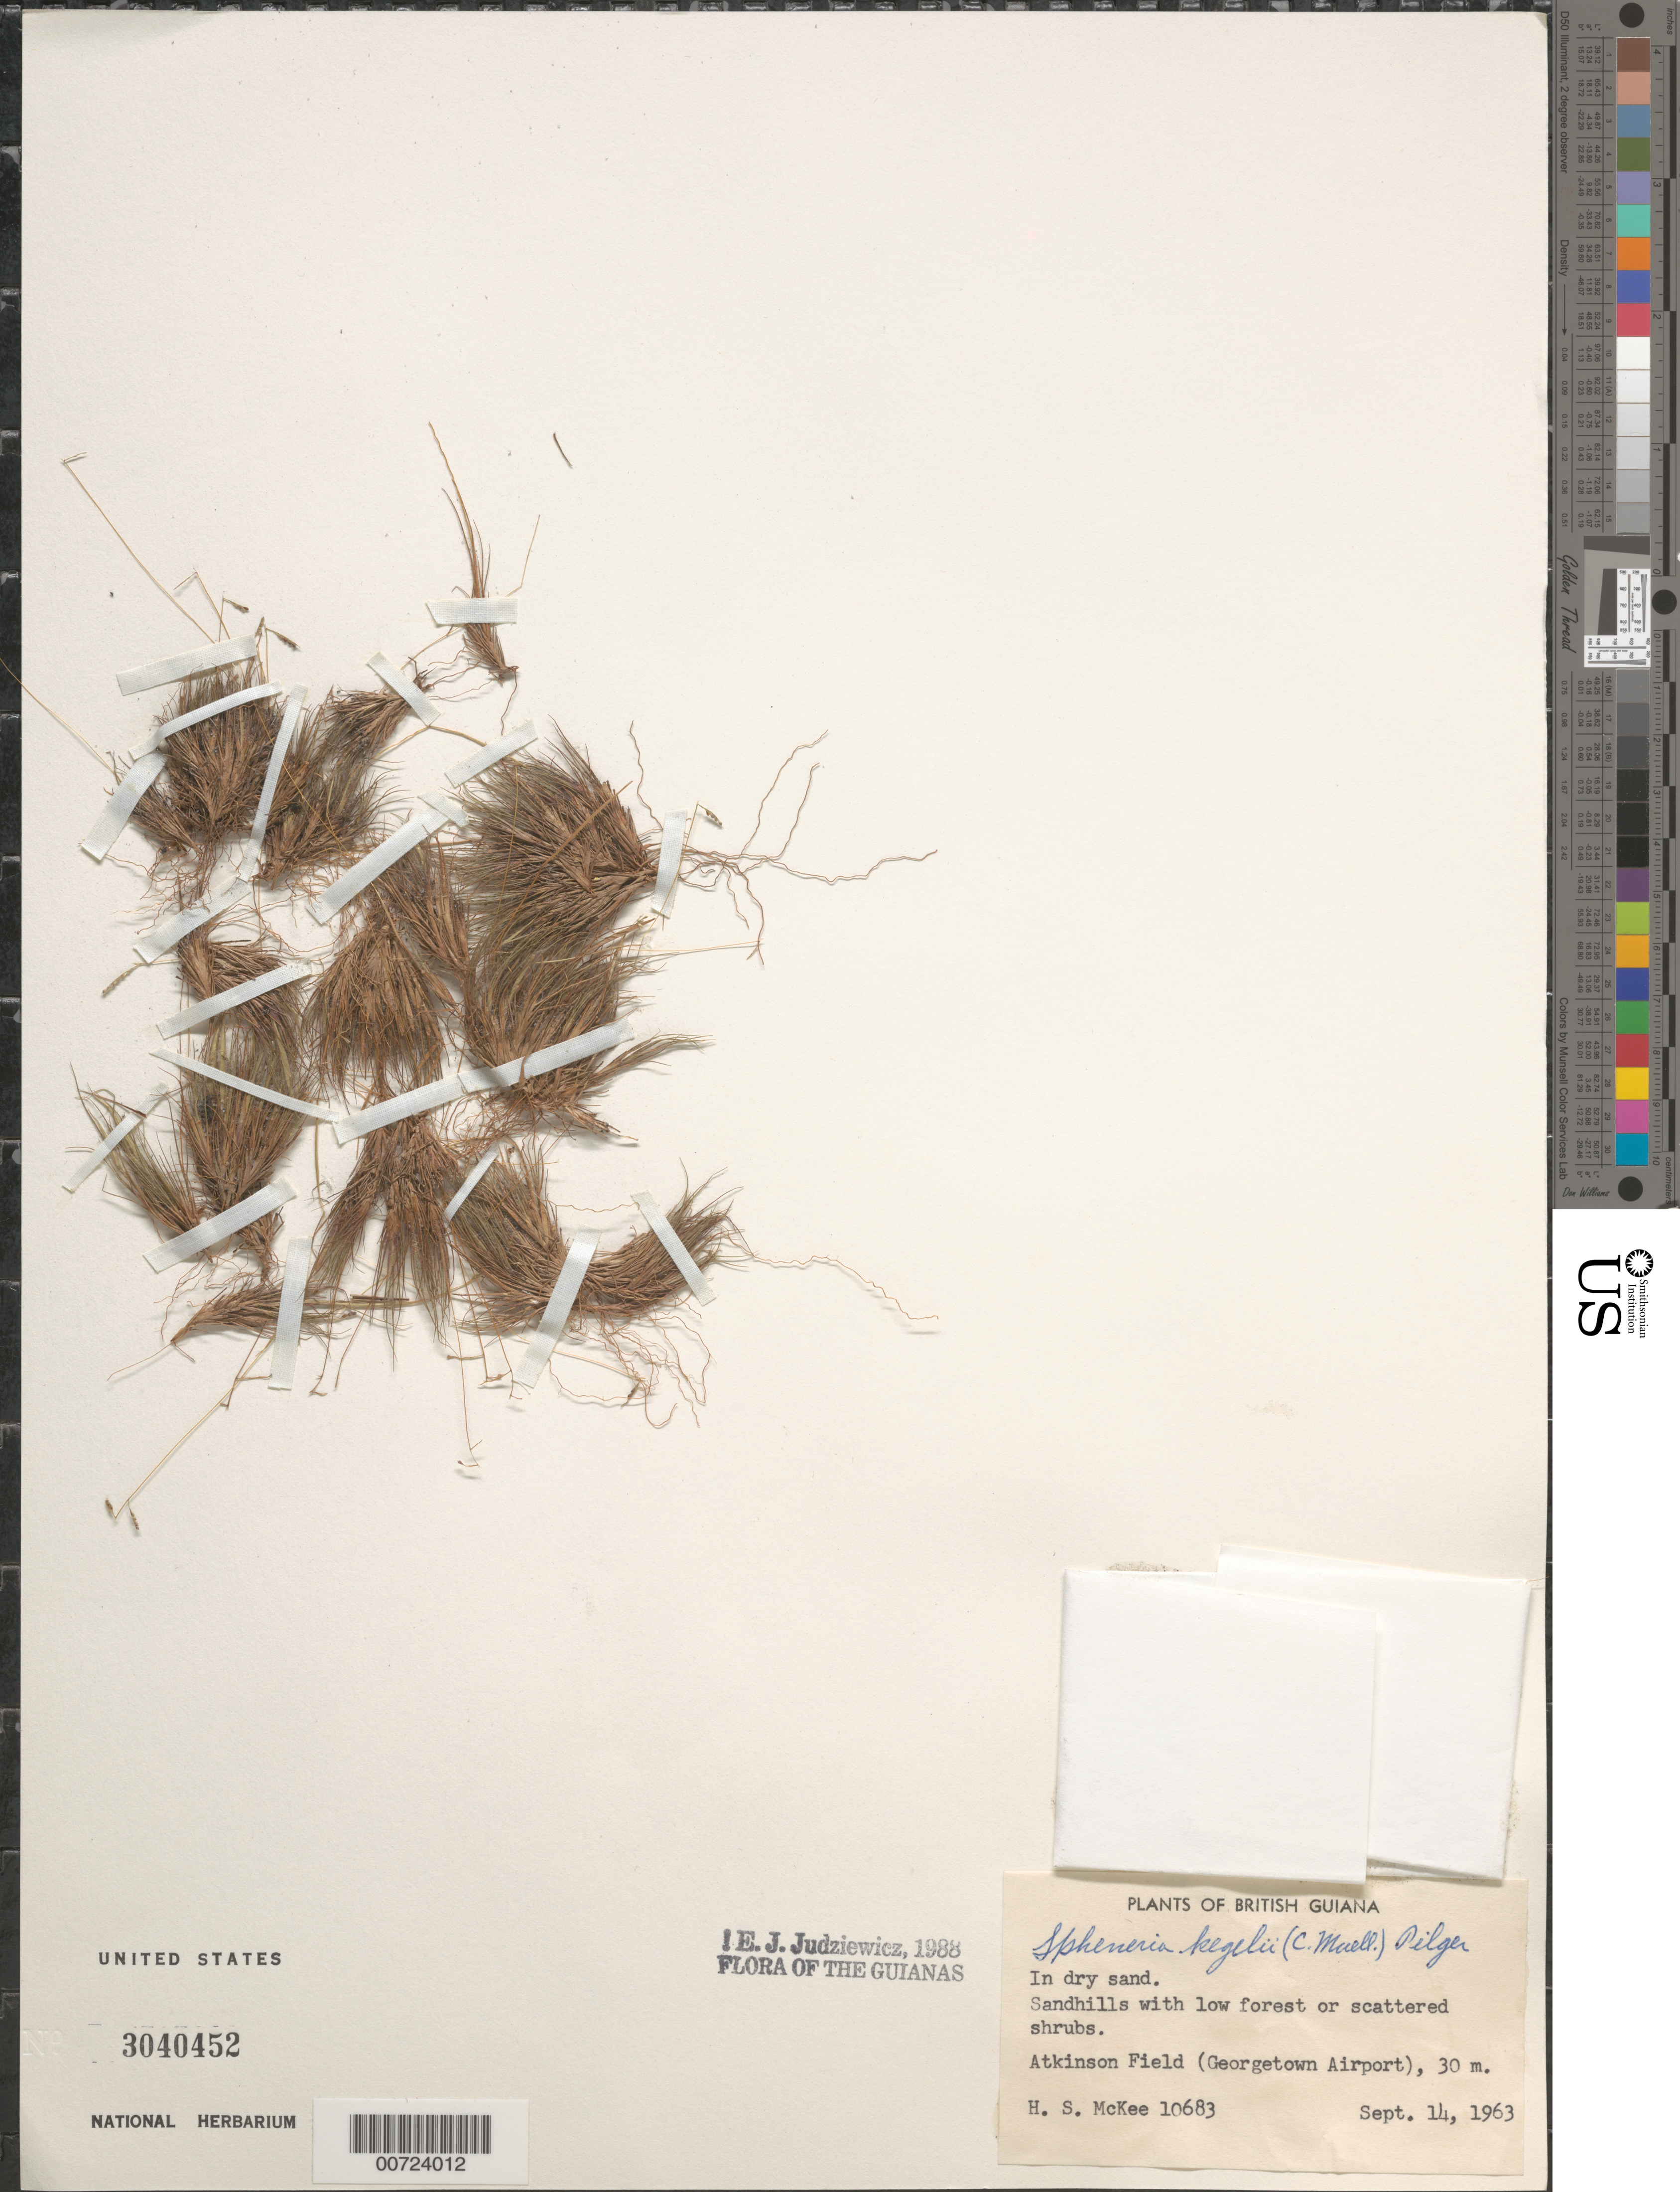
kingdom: Plantae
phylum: Tracheophyta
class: Liliopsida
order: Poales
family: Poaceae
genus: Spheneria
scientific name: Spheneria kegelii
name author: (Müll. Hal.) Pilg.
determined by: Judziewicz, E. J.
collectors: H. S. McKee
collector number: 10683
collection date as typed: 14-Sep-63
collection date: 1963-09-14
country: Guyana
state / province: Demerara-Mahaica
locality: Atkinson Field (Georgetown Airport)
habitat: Sandhills w/low forest or scattered shrubs, in dry sand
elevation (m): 30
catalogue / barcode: US 3040452